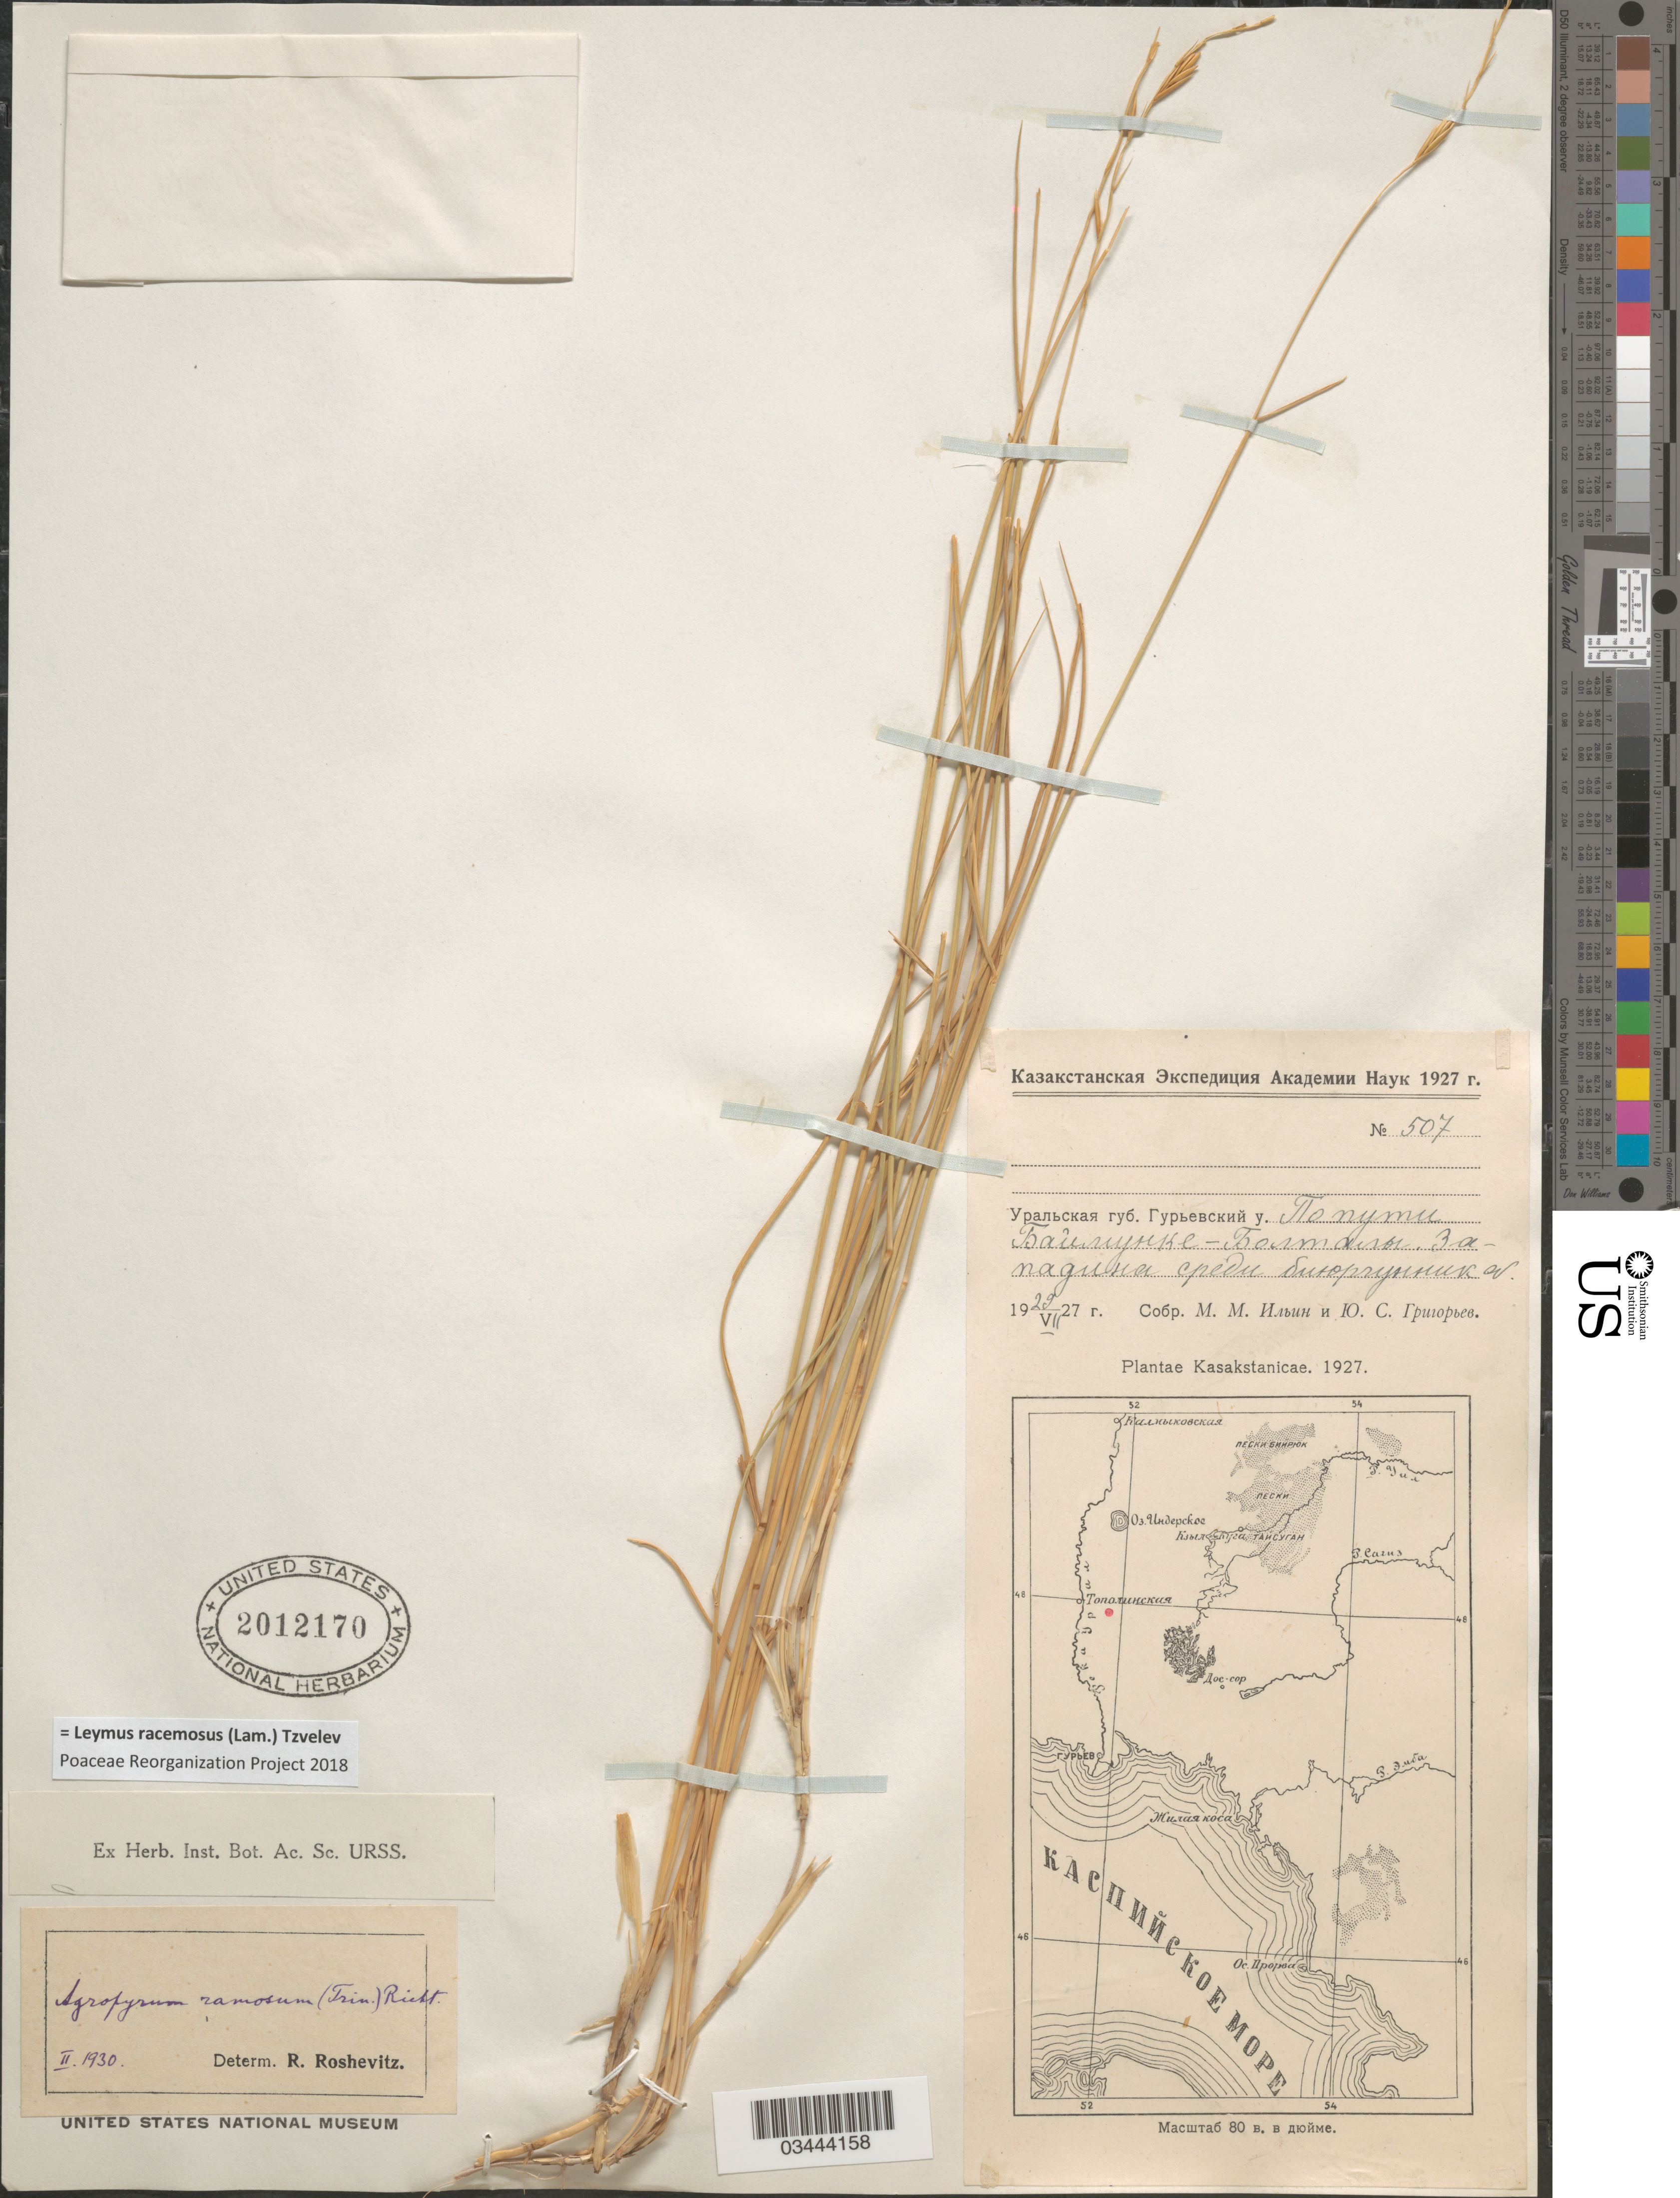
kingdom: Plantae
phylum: Tracheophyta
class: Liliopsida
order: Poales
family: Poaceae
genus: Leymus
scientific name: Leymus racemosus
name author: (Lam.) Tzvelev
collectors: M. Ilin & U. Grigorev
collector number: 507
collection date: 1927-07-29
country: Kazakhstan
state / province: Atyrau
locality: On the road Baymunke-Boltaly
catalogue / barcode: US 2012170